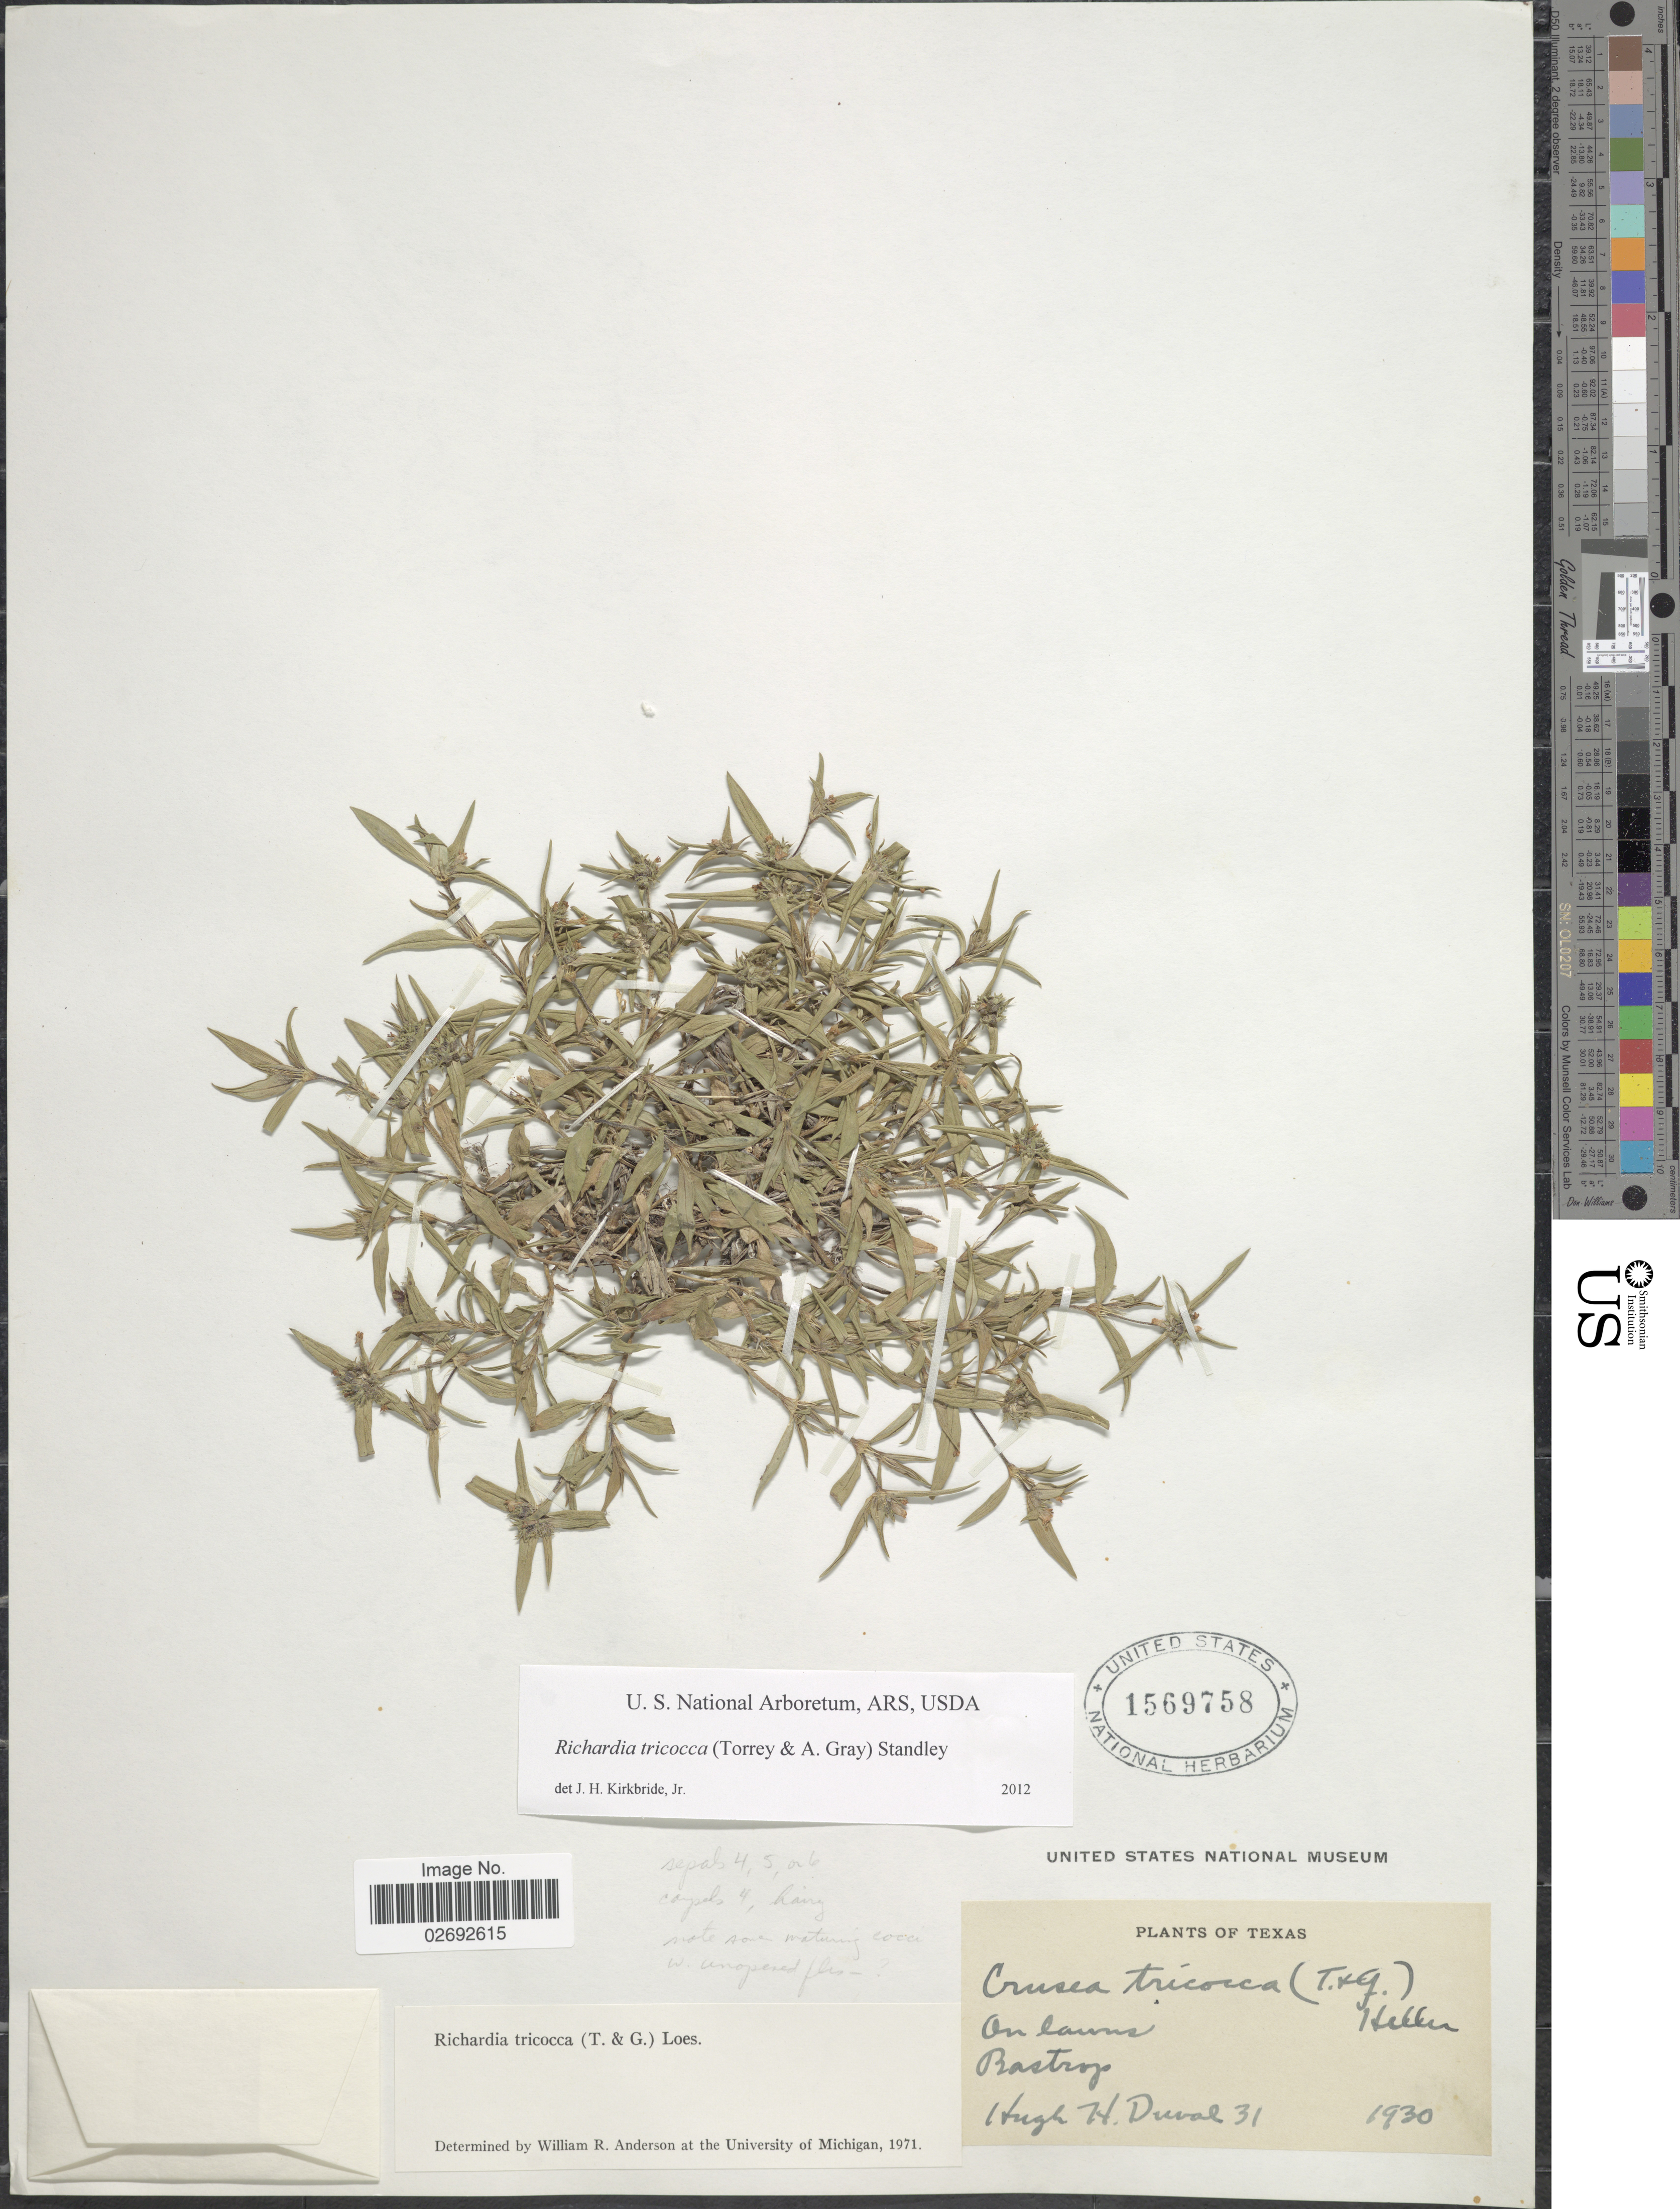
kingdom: Plantae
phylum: Tracheophyta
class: Magnoliopsida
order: Gentianales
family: Rubiaceae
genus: Richardia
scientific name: Richardia tricocca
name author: (Torr.) Standl.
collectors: H. Duval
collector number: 31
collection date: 1930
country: United States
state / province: Texas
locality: On lawns, Bastrop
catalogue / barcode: US 1569758